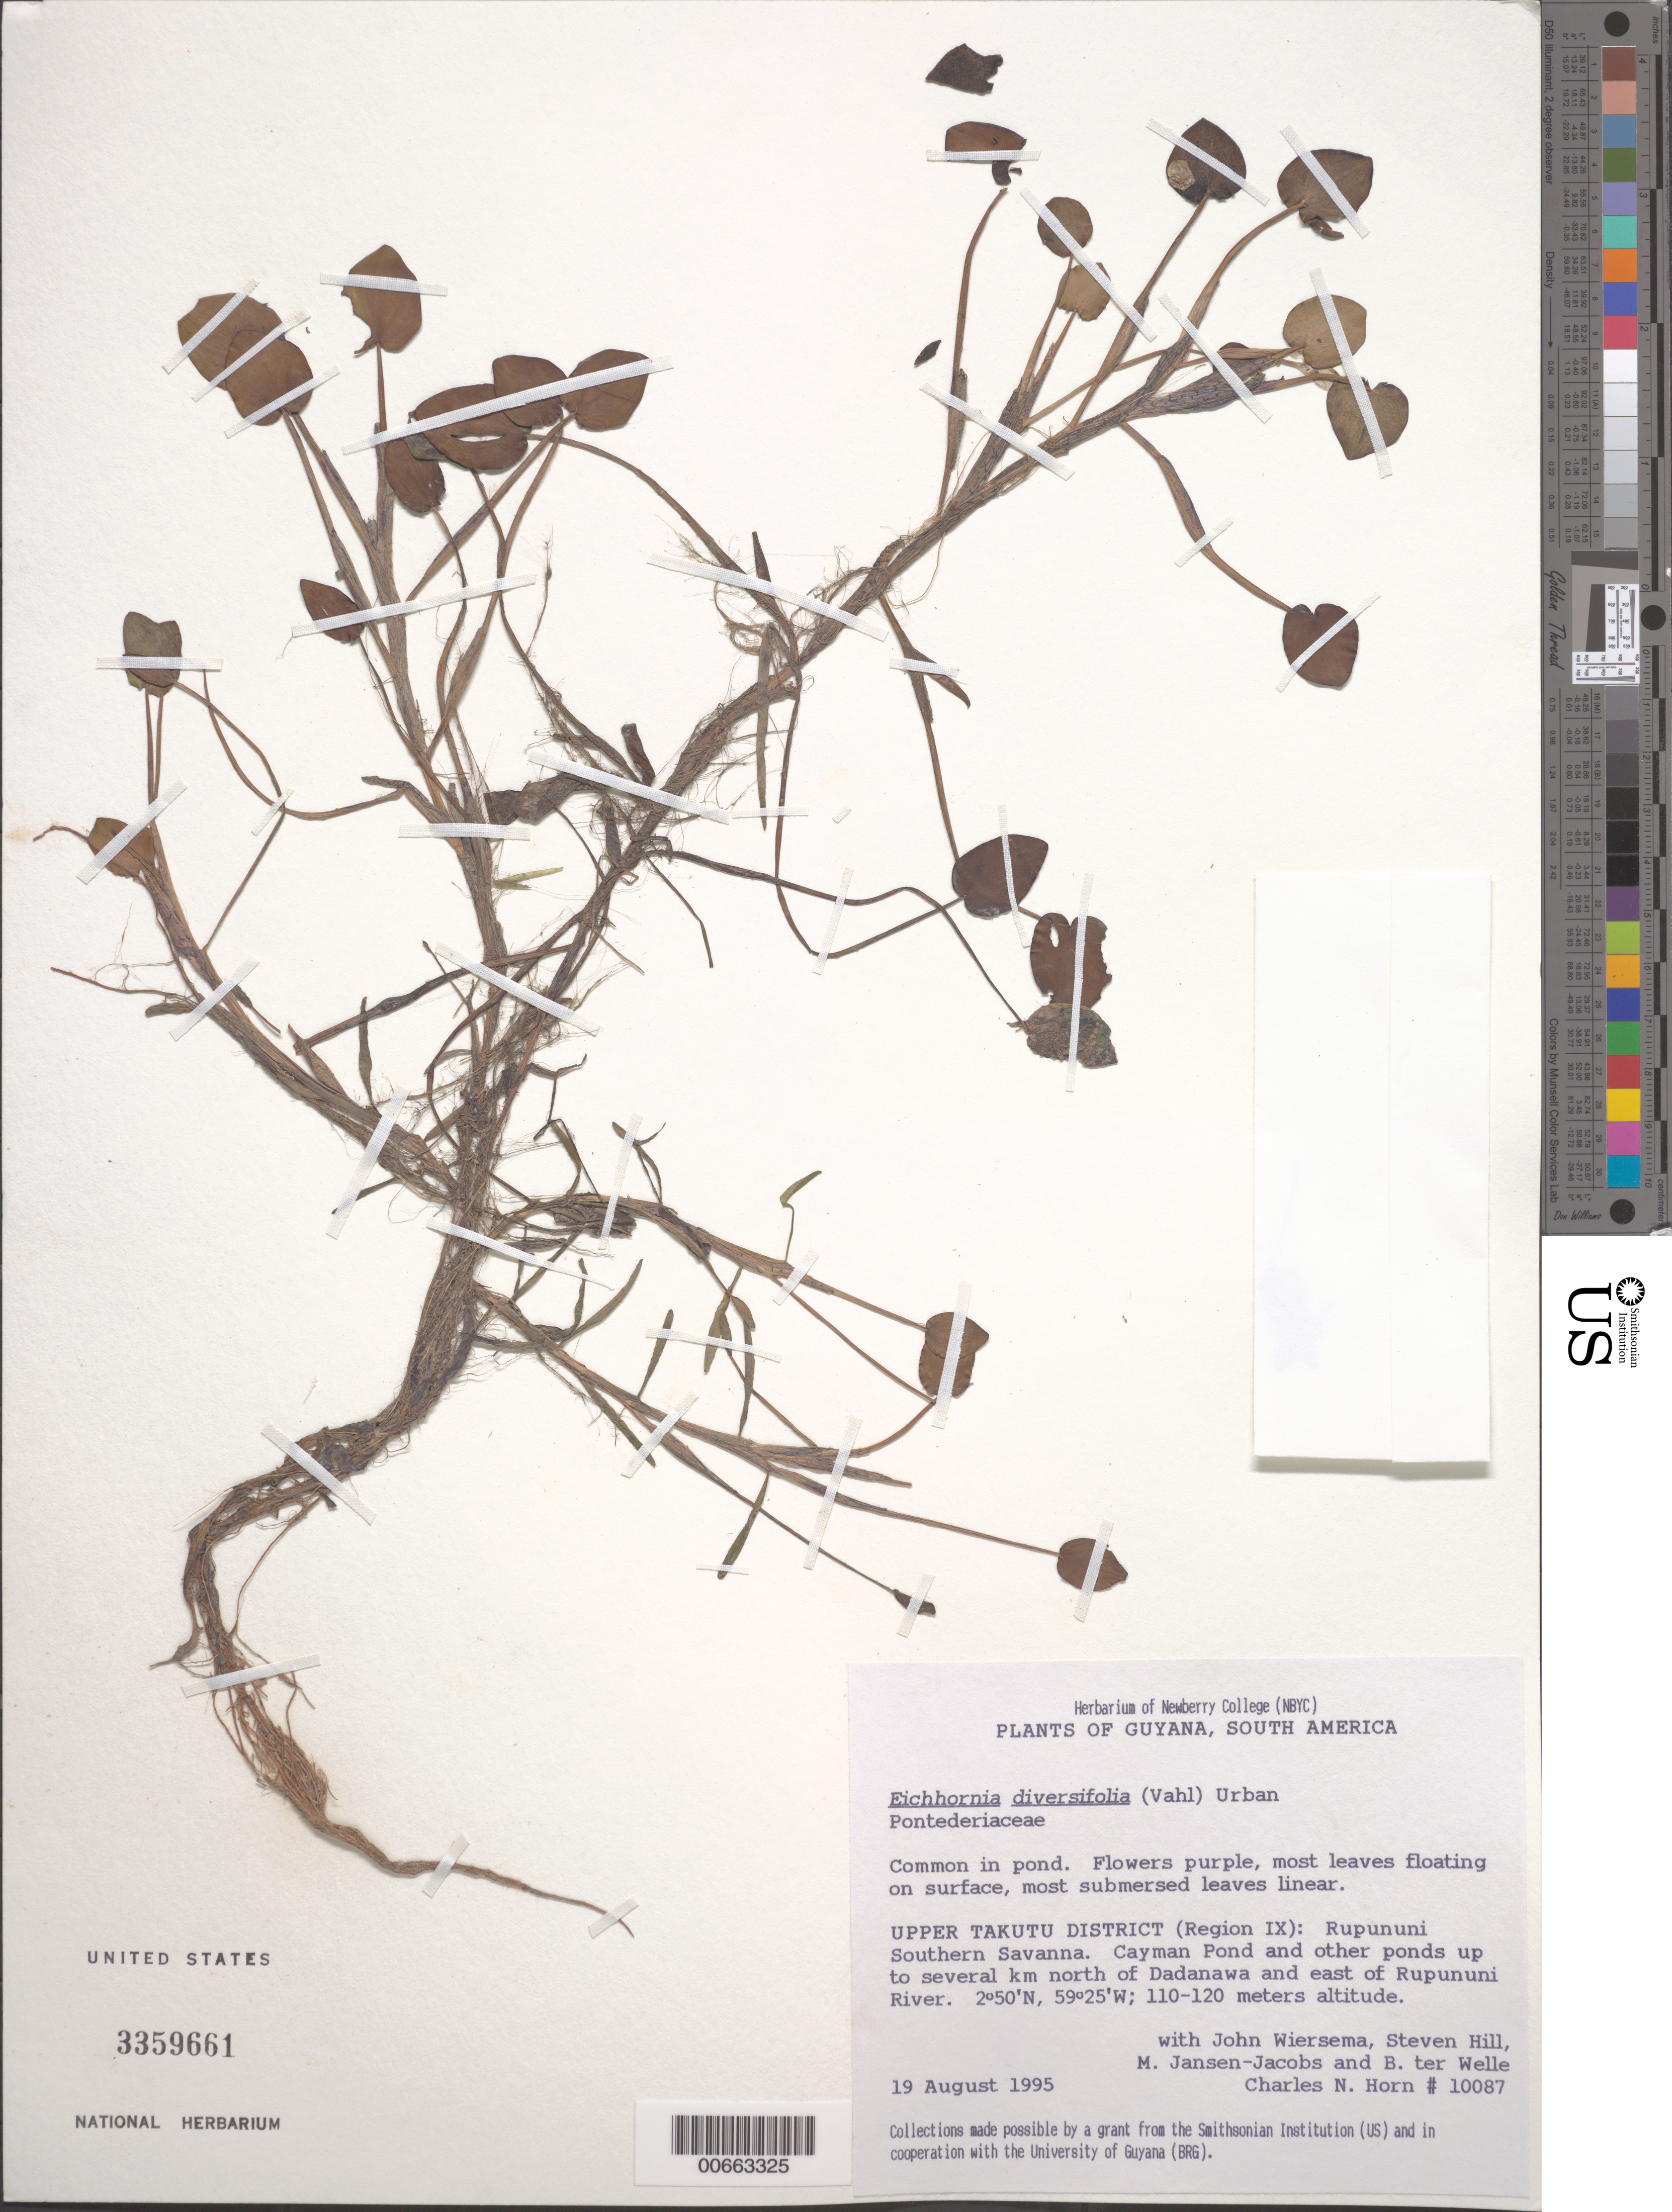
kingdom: Plantae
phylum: Tracheophyta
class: Liliopsida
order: Commelinales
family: Pontederiaceae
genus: Eichhornia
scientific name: Eichhornia diversifolia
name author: (Vahl) Urb.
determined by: Horn, Charles N.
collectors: C. N. Horn, J. H. Wiersema, S. Hill, Kimp, F. M. G. J. (Determiner), Jansen-Jacobs, M. J., (U), Nationaal Herbarium Nederland, Utrecht University branch (Determiner) & B. Welle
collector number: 10087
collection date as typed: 19-Aug-95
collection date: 1995-08-19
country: Guyana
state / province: U. Takutu-U. Essequibo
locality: Rupununi Southern Savanna, Cayman Pond and other ponds up to several km north of Dadanawa and east of Rupununi River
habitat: Pond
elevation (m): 110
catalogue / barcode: US 3359661